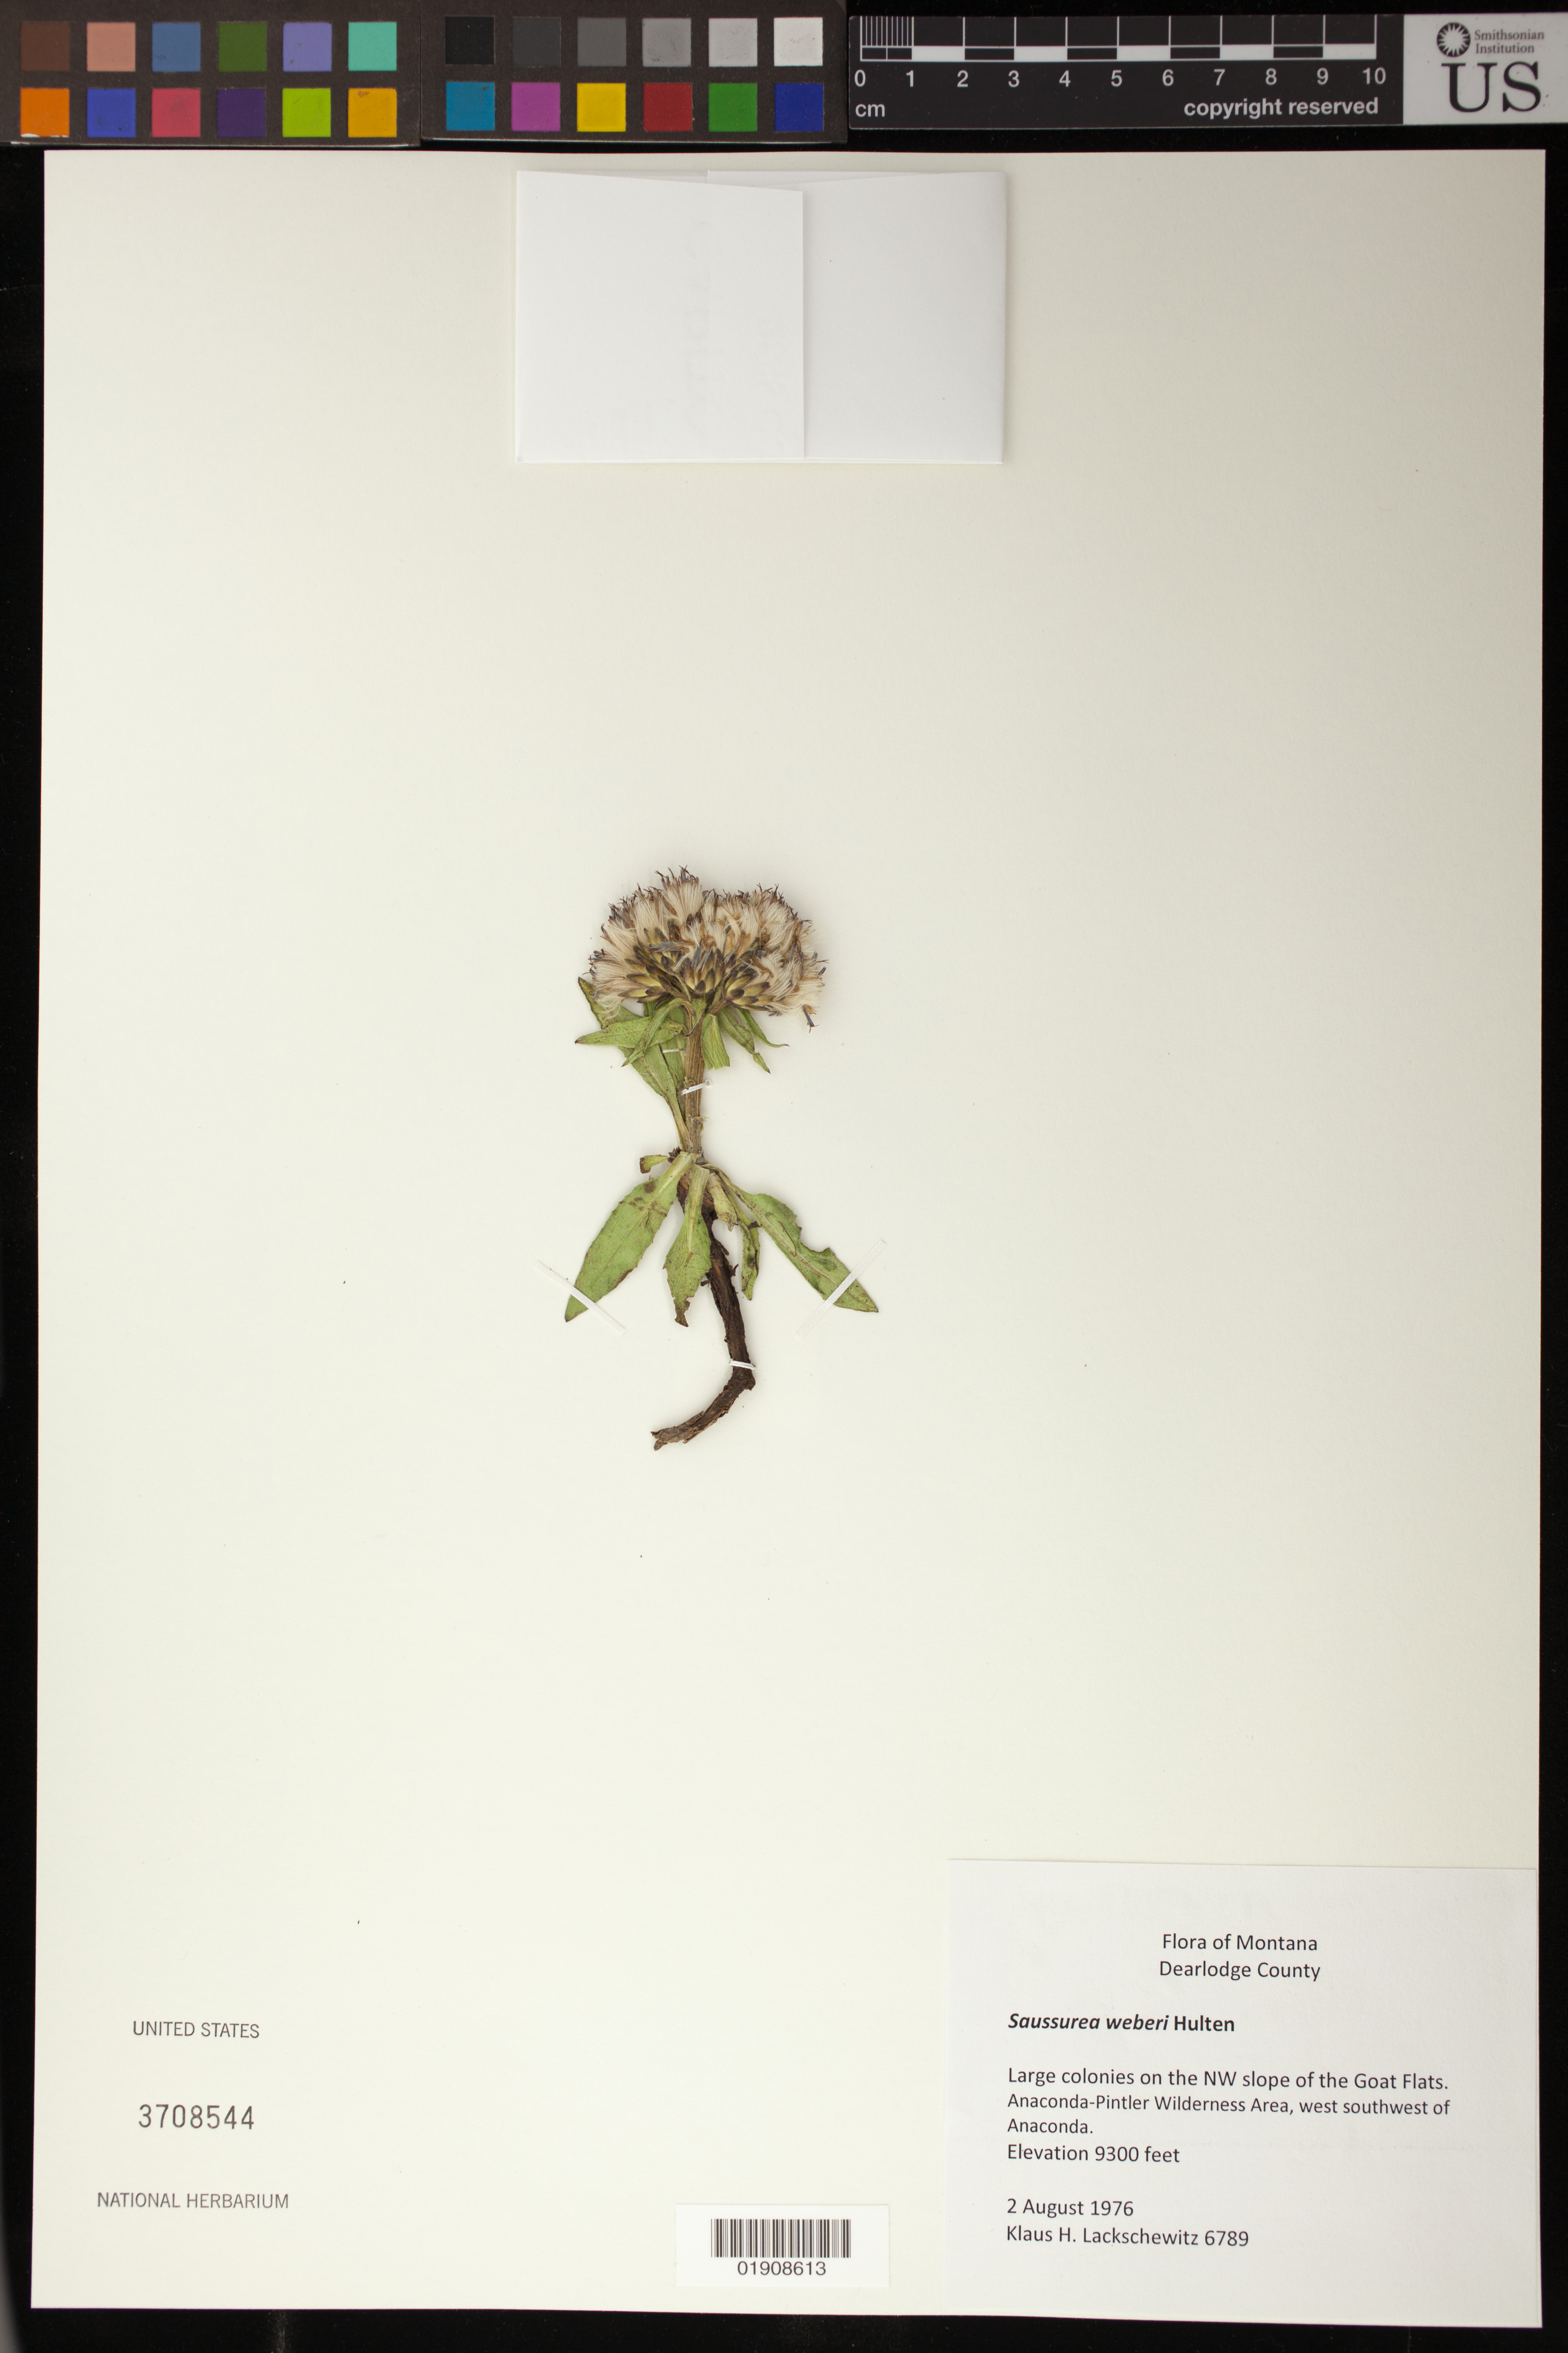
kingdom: Plantae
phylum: Tracheophyta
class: Magnoliopsida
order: Asterales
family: Asteraceae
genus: Saussurea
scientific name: Saussurea weberi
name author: Hultén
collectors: K. Lackschewitz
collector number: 6789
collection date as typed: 2 August 1976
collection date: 1976-08-02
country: United States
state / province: Montana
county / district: Dearlodge Co.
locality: NW slope of the Goat Flats; Anaconda-Pintler Wilderness area, W-SW of Anaconda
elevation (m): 2835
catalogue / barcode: US 3708544